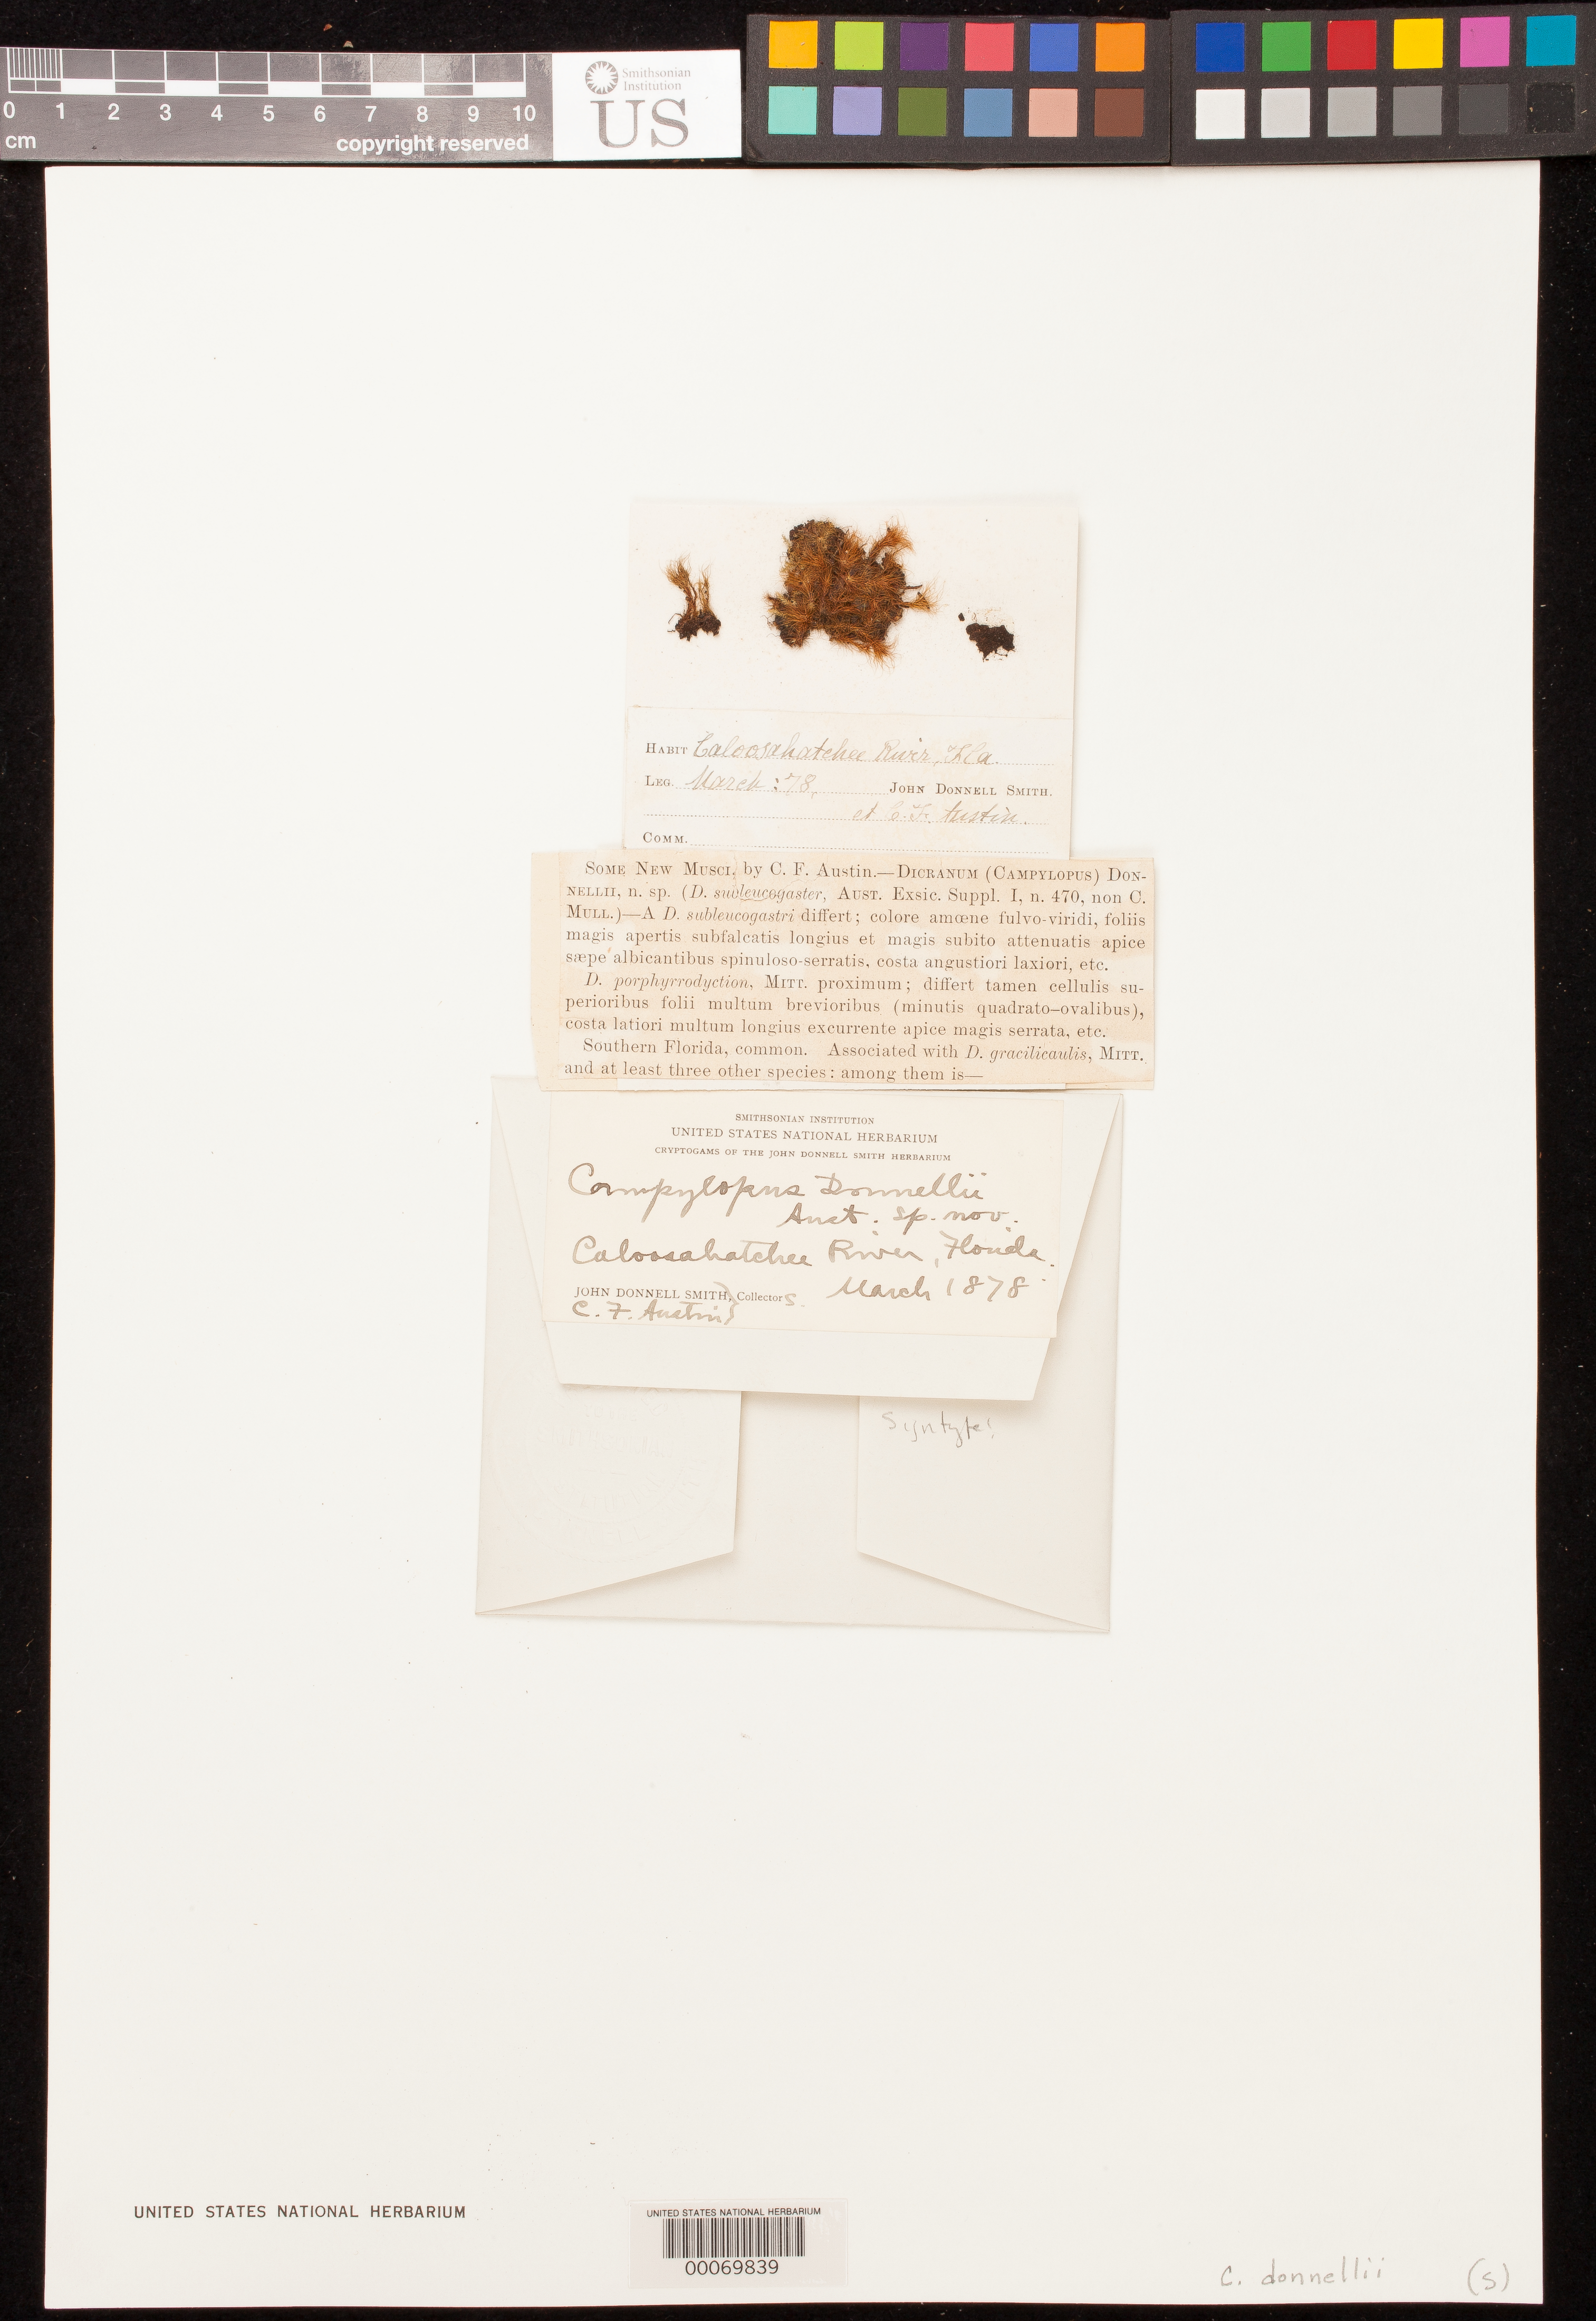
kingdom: Plantae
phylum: Bryophyta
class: Bryopsida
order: Dicranales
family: Leucobryaceae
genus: Campylopus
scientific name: Campylopus donnellii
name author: Austin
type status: Syntype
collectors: J. Donnell Smith & C. F. Austin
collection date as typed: Mar 1878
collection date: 1878-03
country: United States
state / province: Florida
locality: Caloasabatchee River.